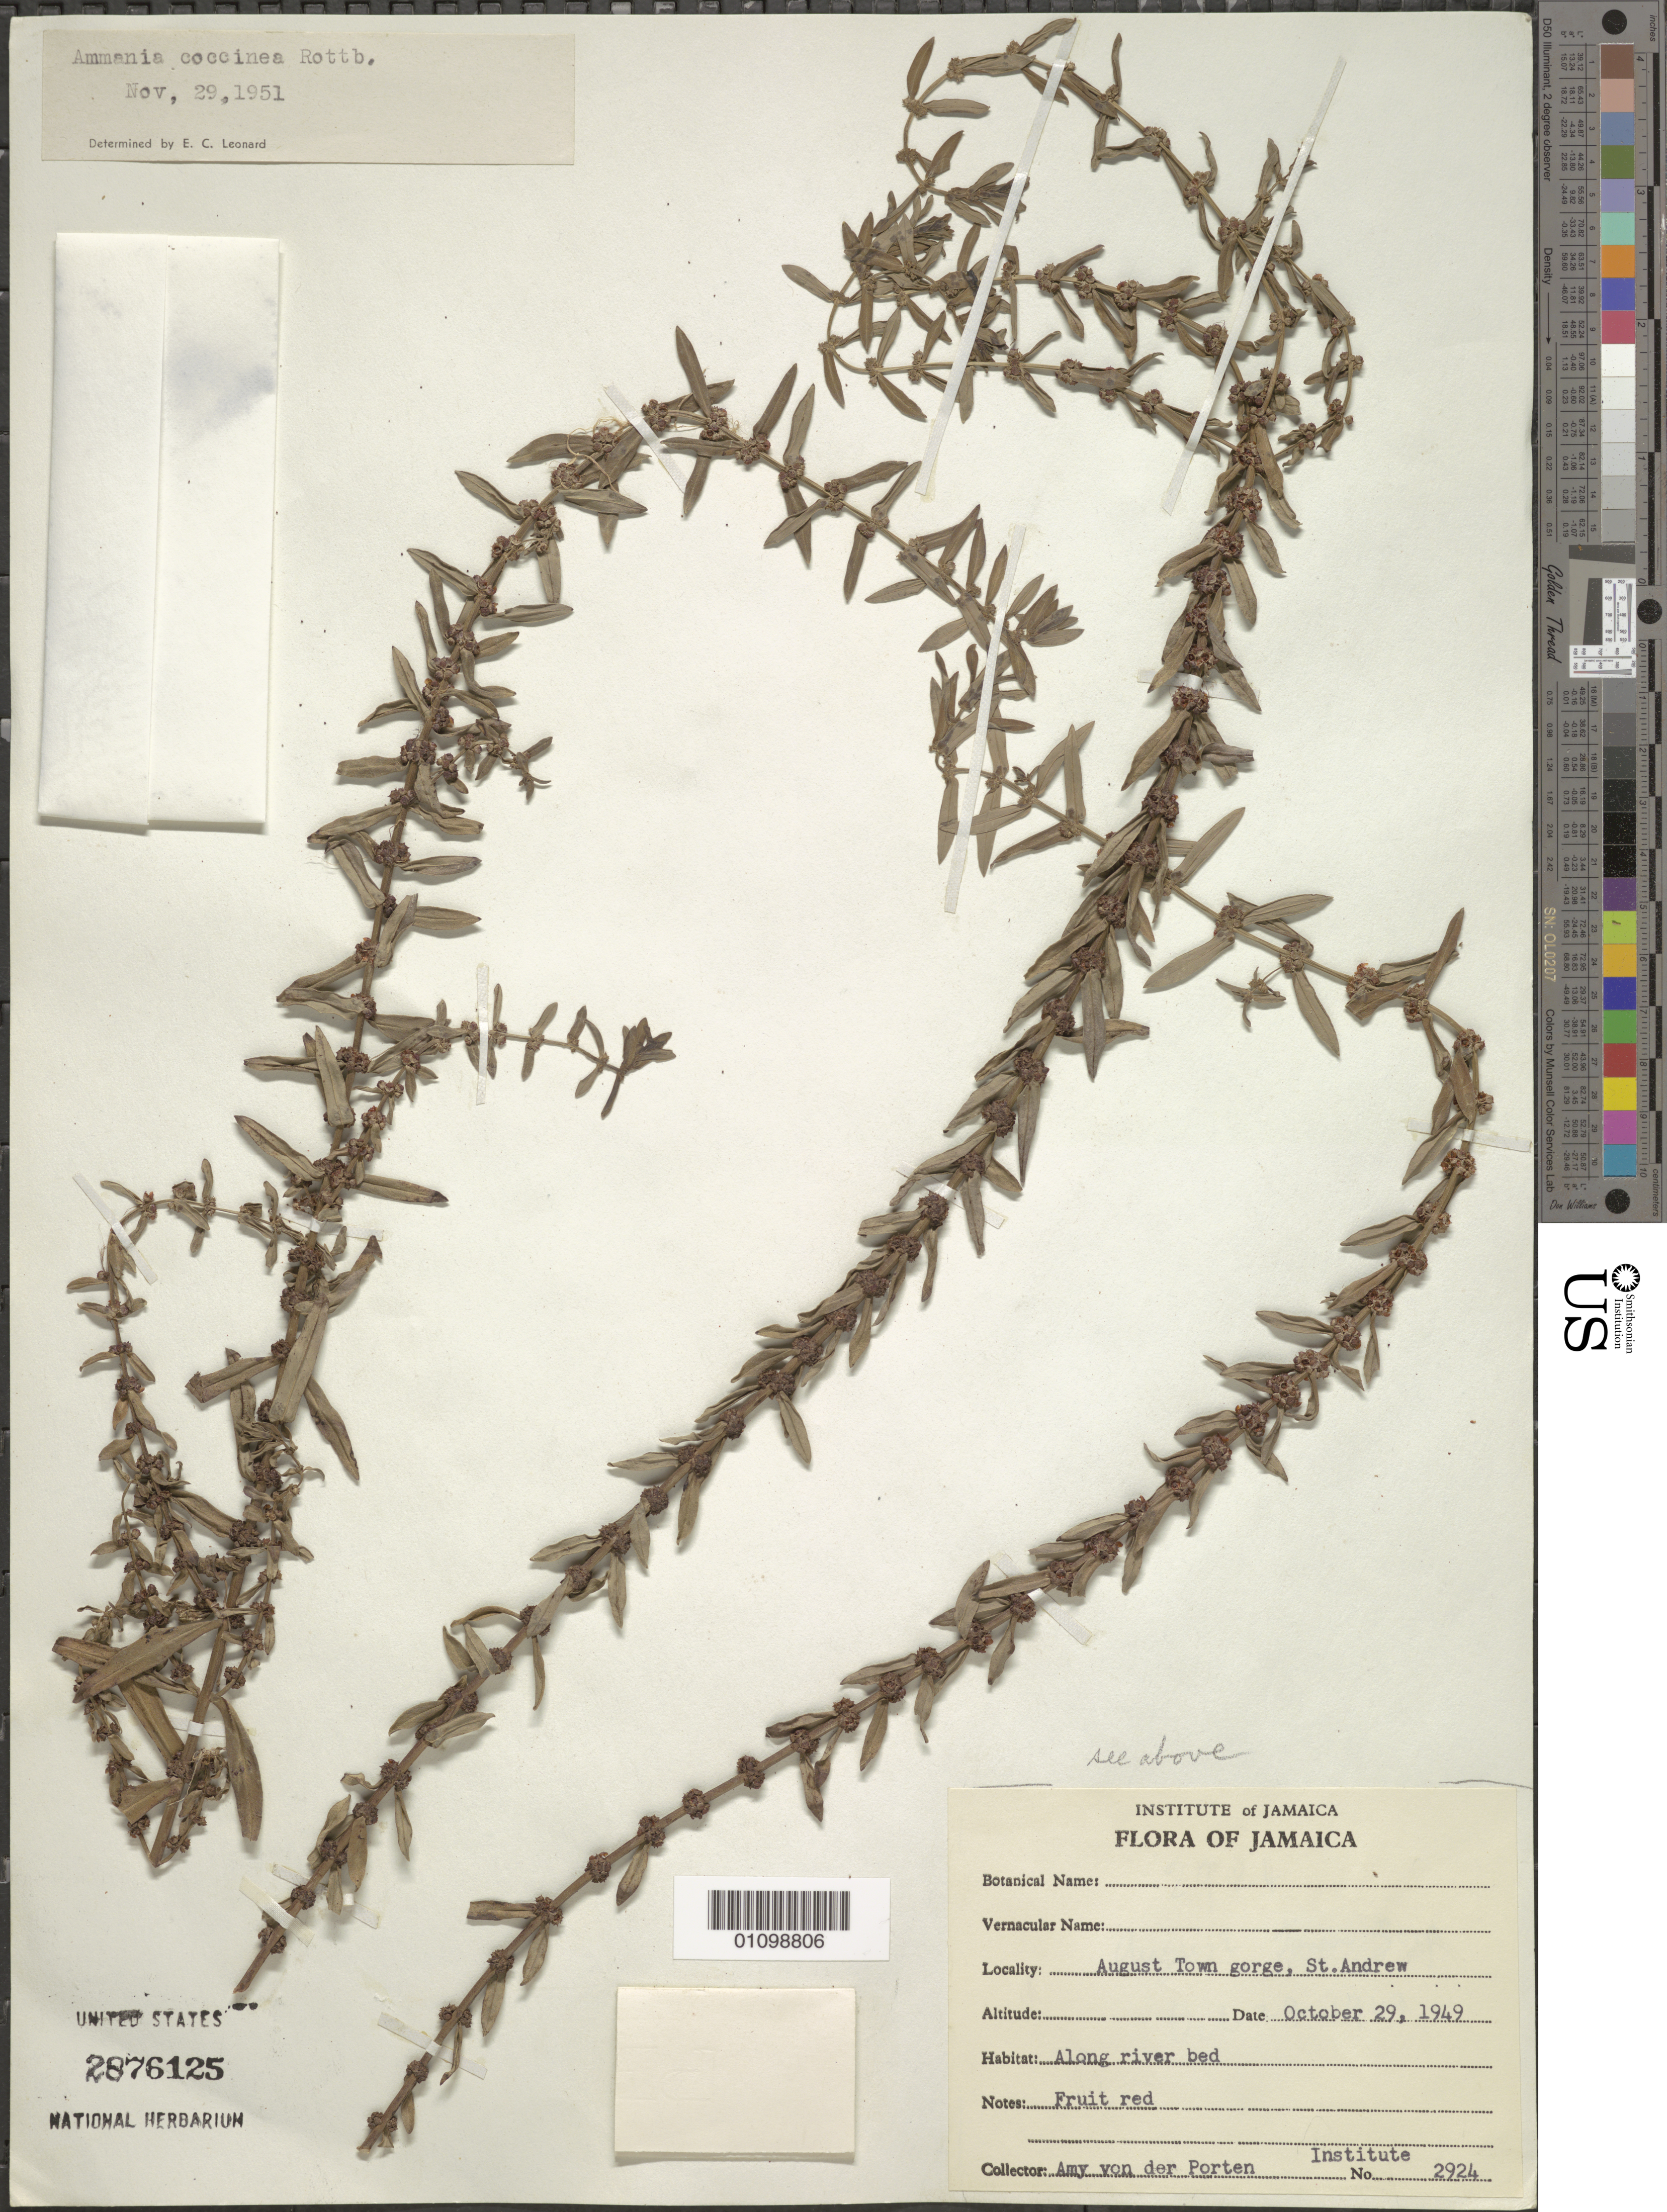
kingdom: Plantae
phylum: Tracheophyta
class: Magnoliopsida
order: Myrtales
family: Lythraceae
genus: Ammannia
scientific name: Ammannia coccinea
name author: Rottb.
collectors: A. von der Porten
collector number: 2924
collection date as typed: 29 Oct 1949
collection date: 1949-10-29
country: Jamaica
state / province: Saint Andrew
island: Jamaica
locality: August Town gorge. ALong river bed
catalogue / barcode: US 2876125